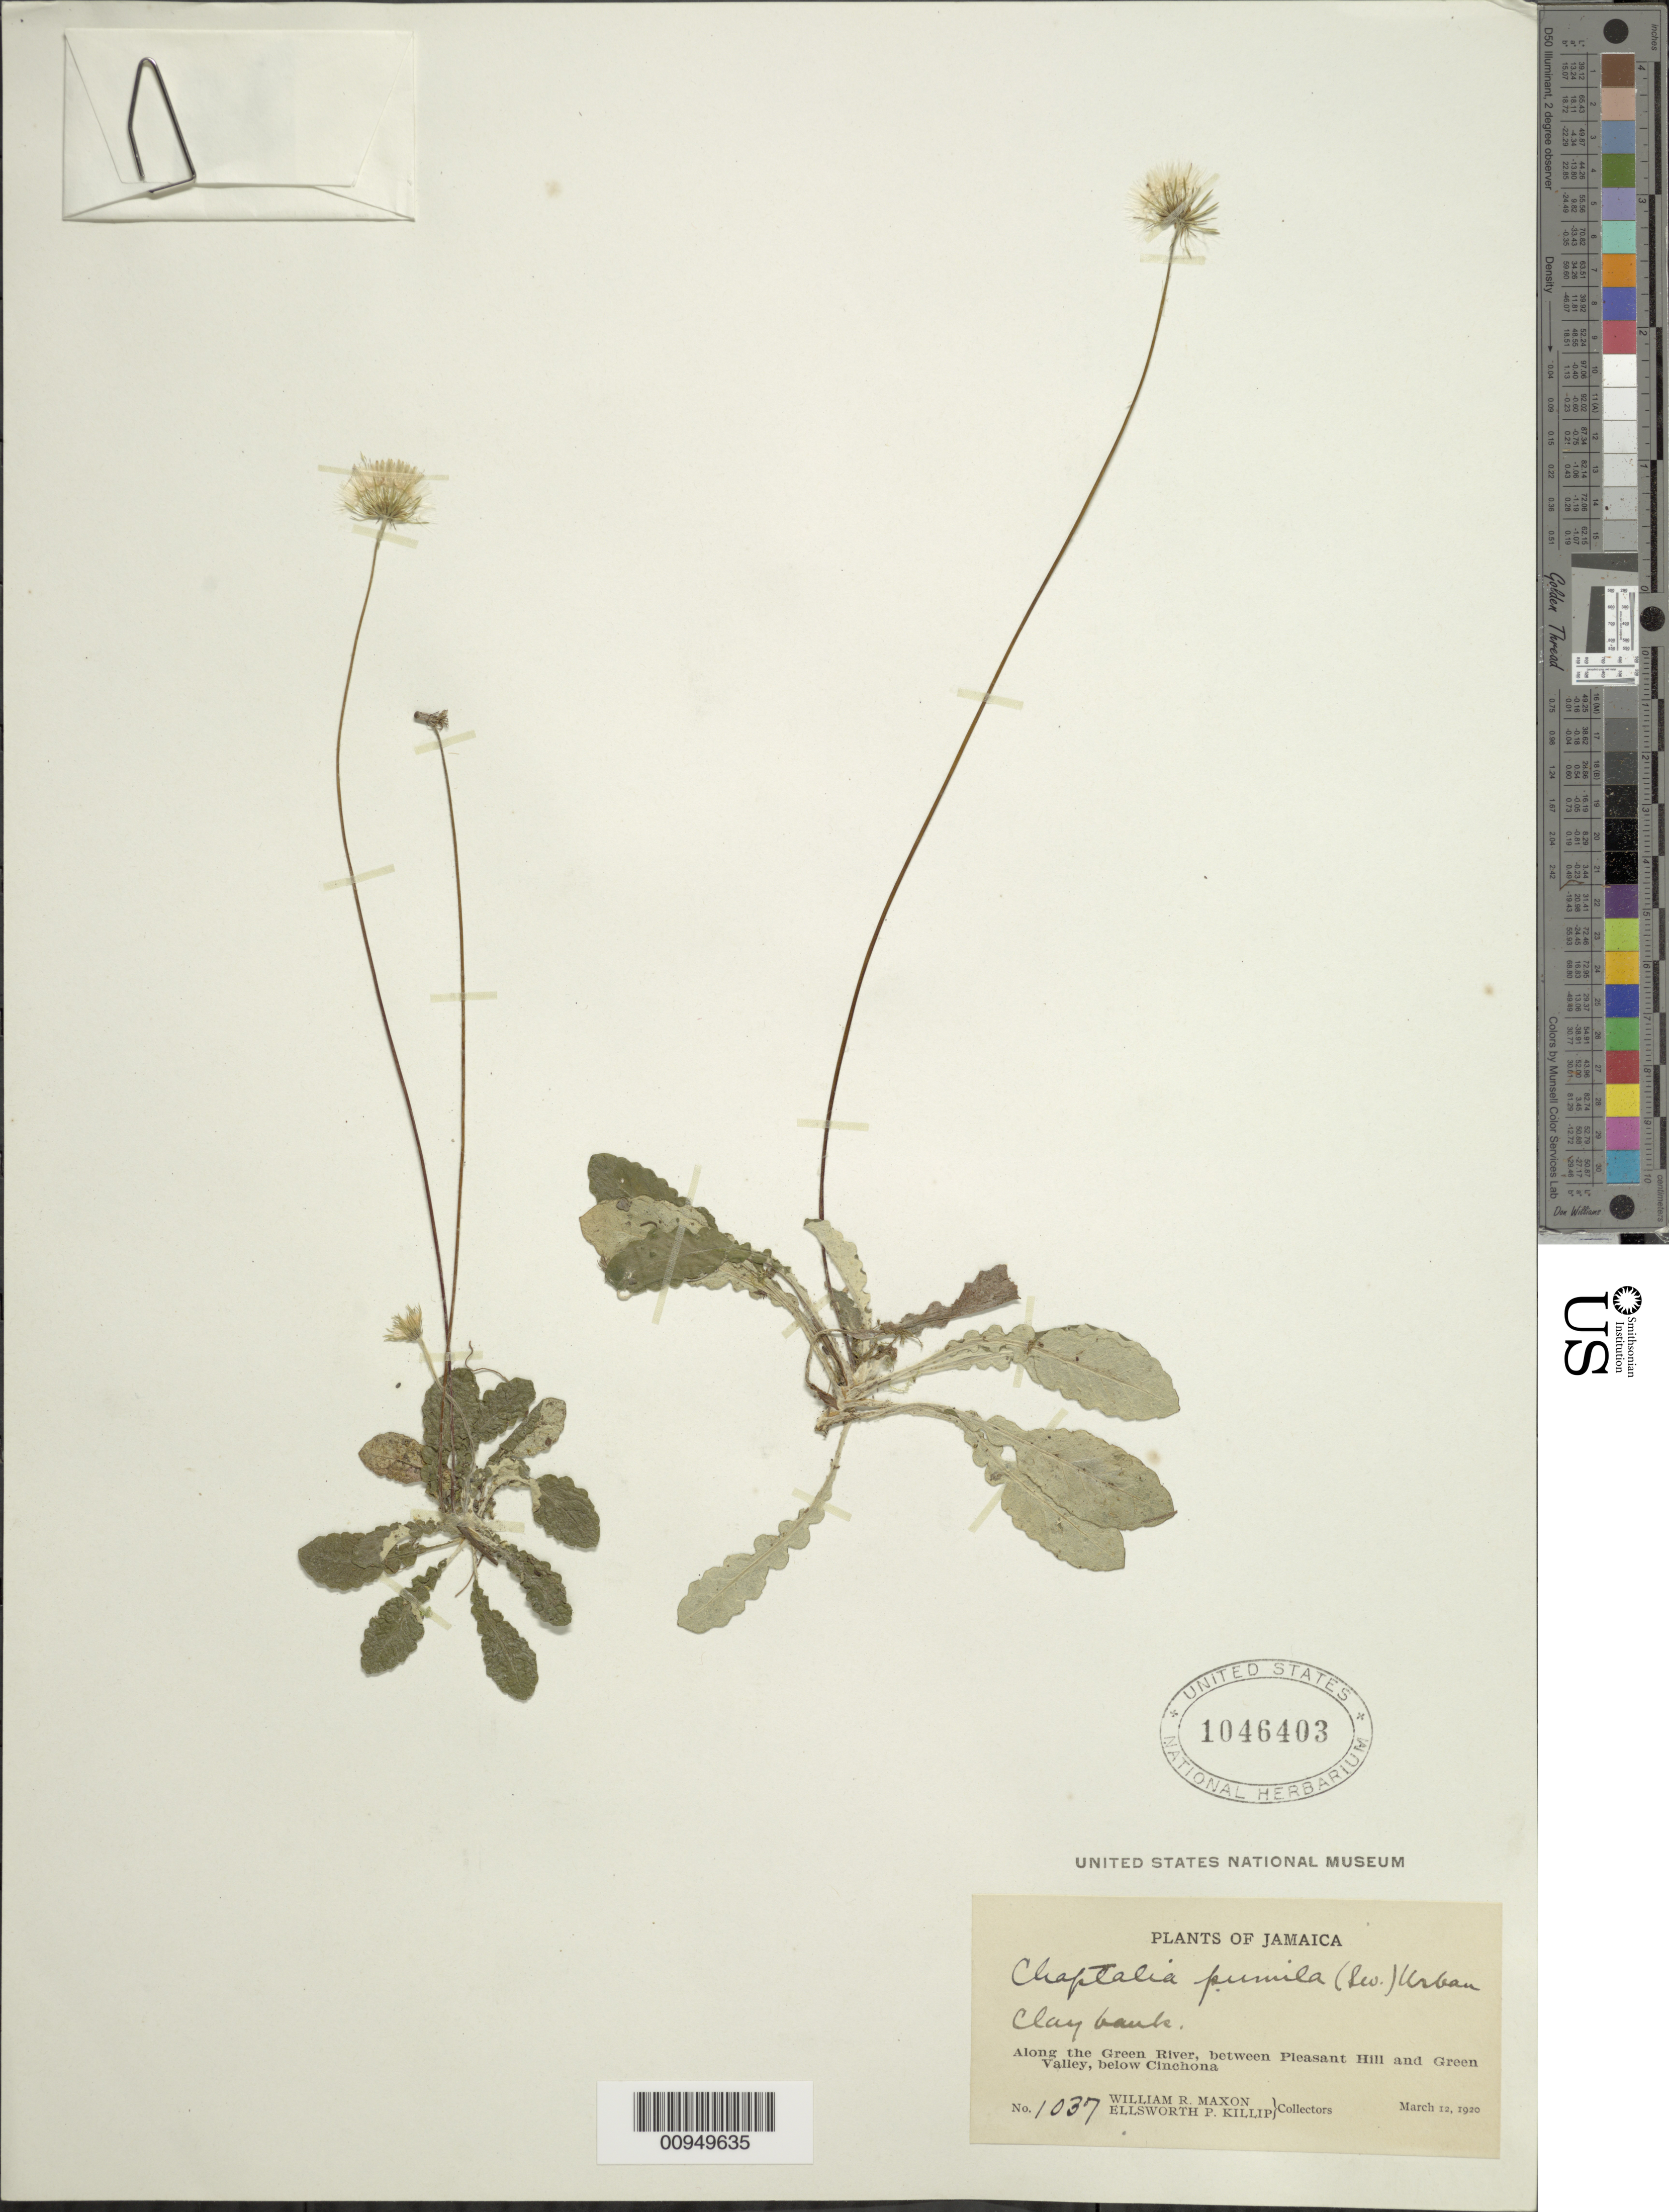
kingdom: Plantae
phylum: Tracheophyta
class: Magnoliopsida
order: Asterales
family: Asteraceae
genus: Chaptalia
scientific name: Chaptalia pumila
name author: (Sw.) Urb.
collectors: W. R. Maxon & E. P. Killip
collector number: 1037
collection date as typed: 12 Mar 1920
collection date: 1920-03-12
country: Jamaica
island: Jamaica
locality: Banks along the Green River, between Pleasant Hill and Green Valley, below Cinchona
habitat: Clay bank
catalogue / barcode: US 1046403